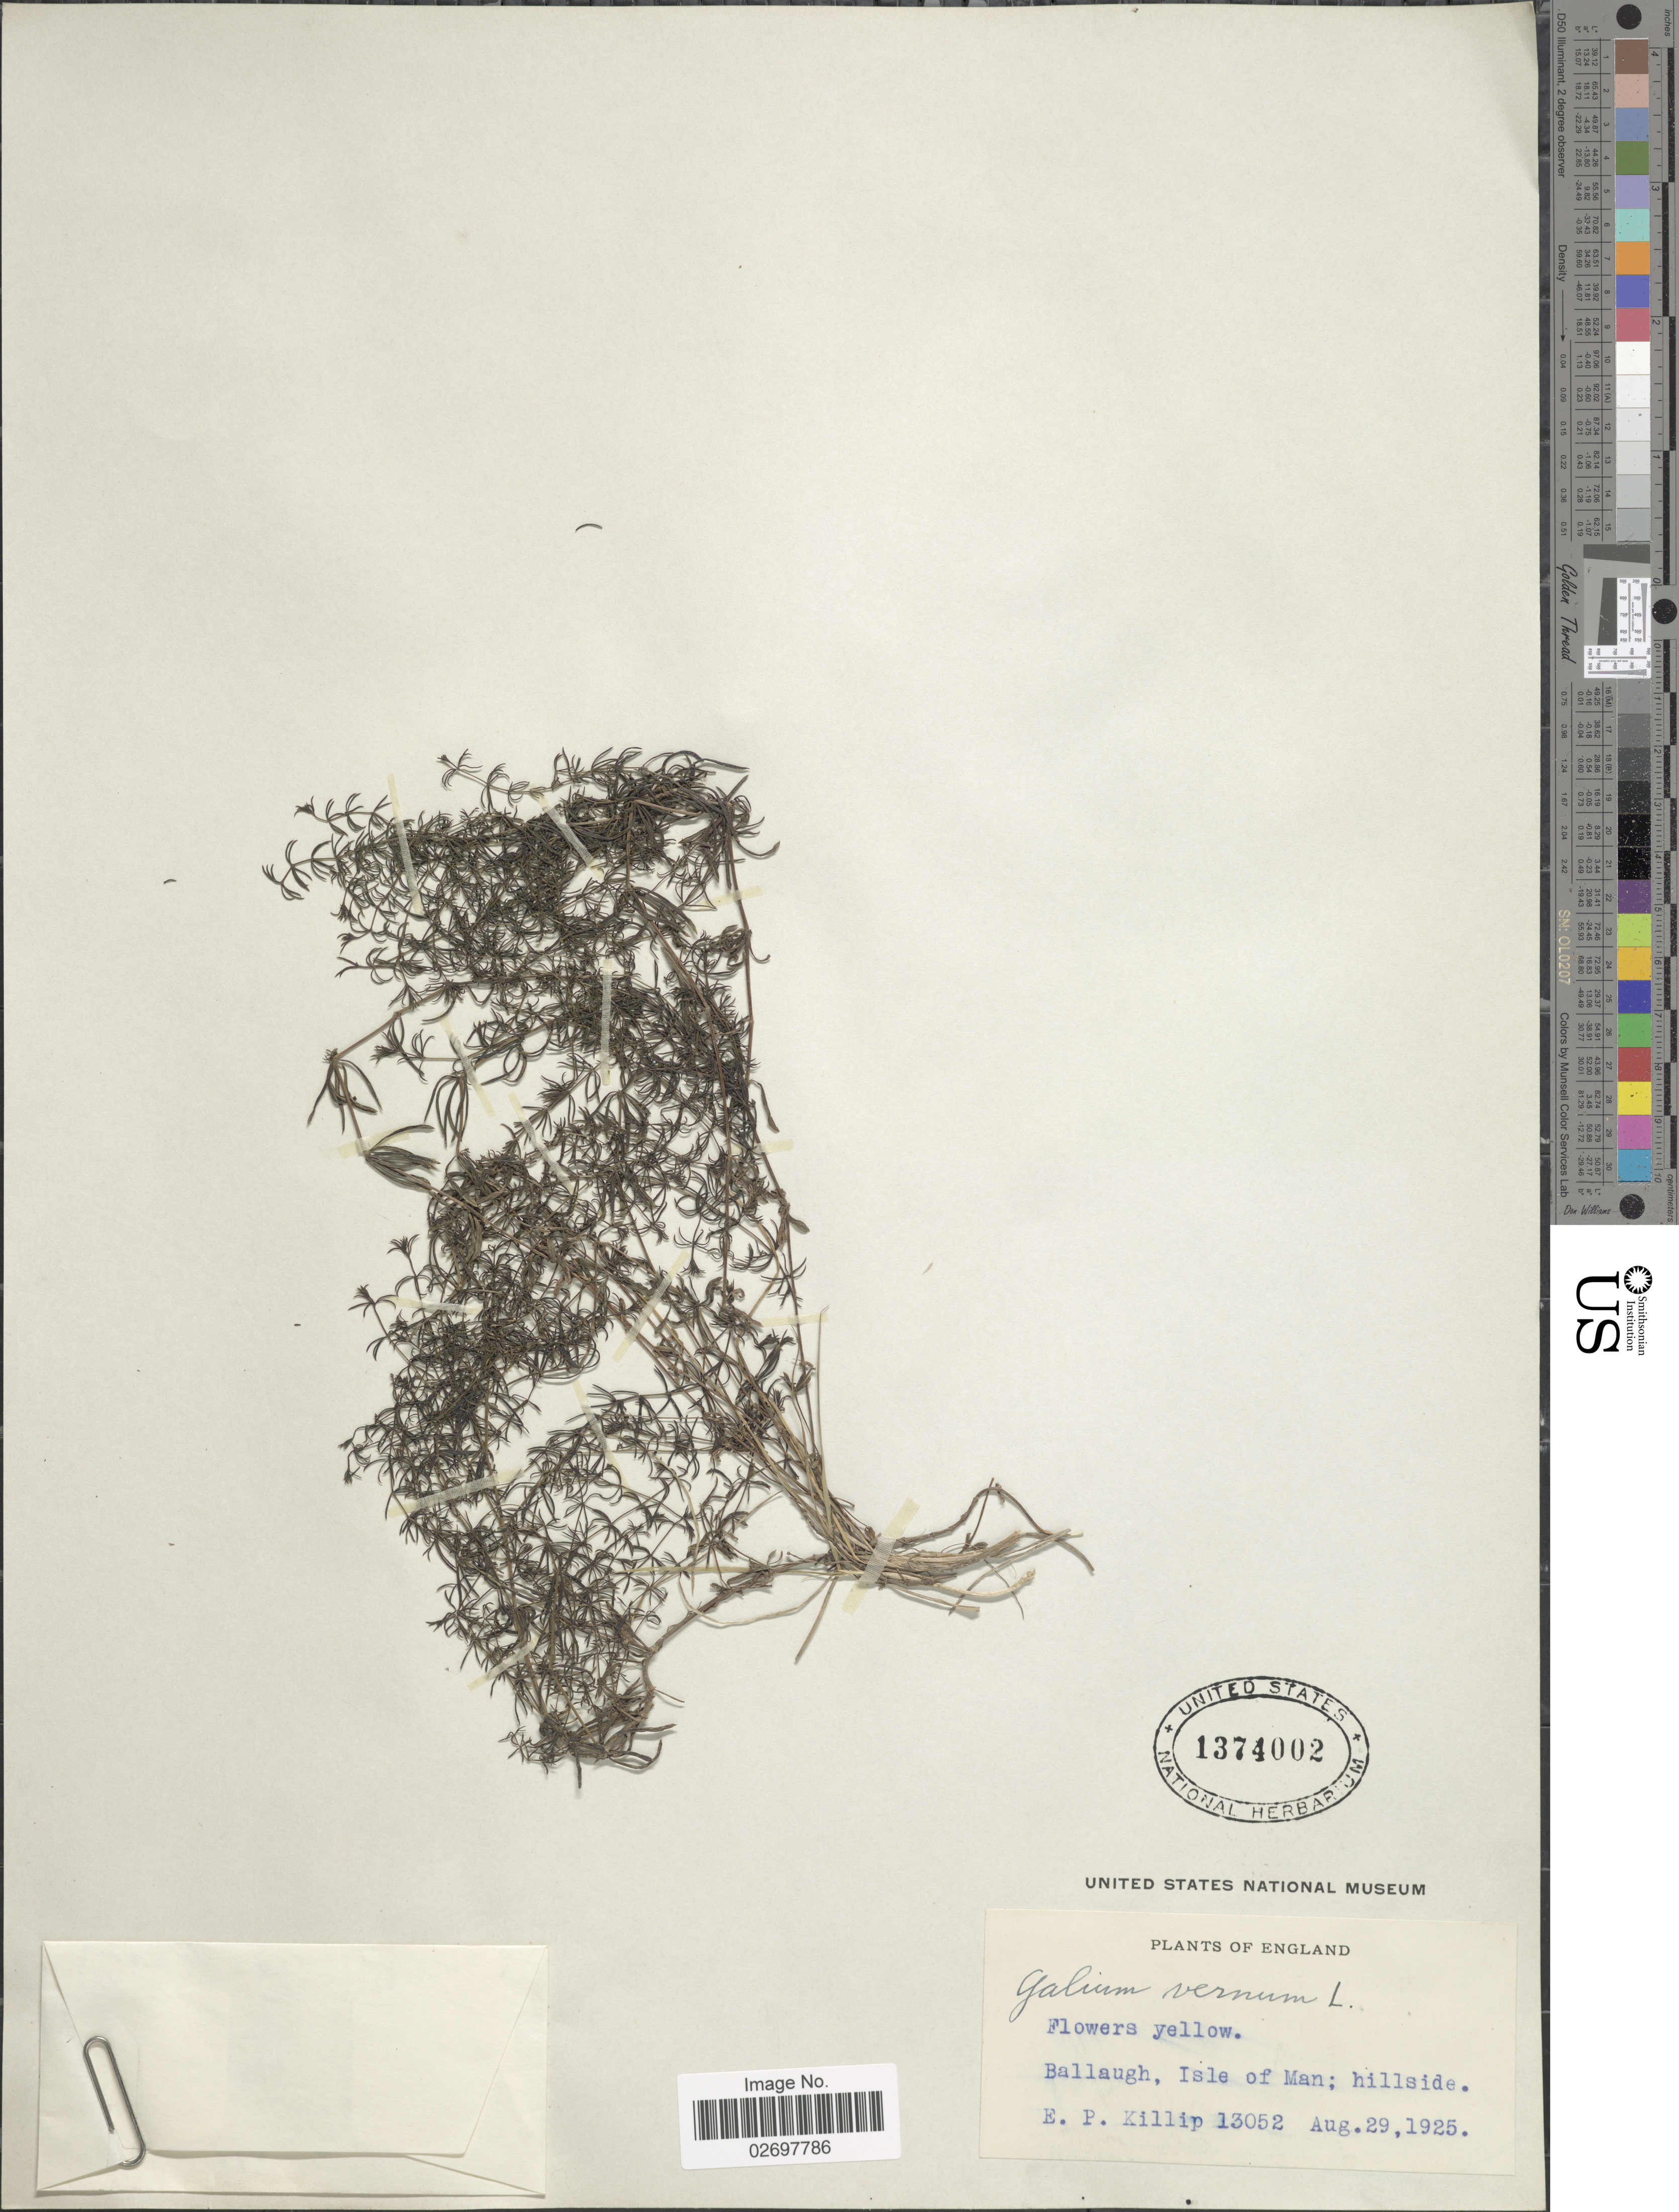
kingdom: Plantae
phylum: Tracheophyta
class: Magnoliopsida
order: Gentianales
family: Rubiaceae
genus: Galium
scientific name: Galium verum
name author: L.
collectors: E. P. Killip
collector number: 13052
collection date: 1925-08-29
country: United Kingdom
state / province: England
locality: Ballaugh, Isle of Man, hillside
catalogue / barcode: US 1374002